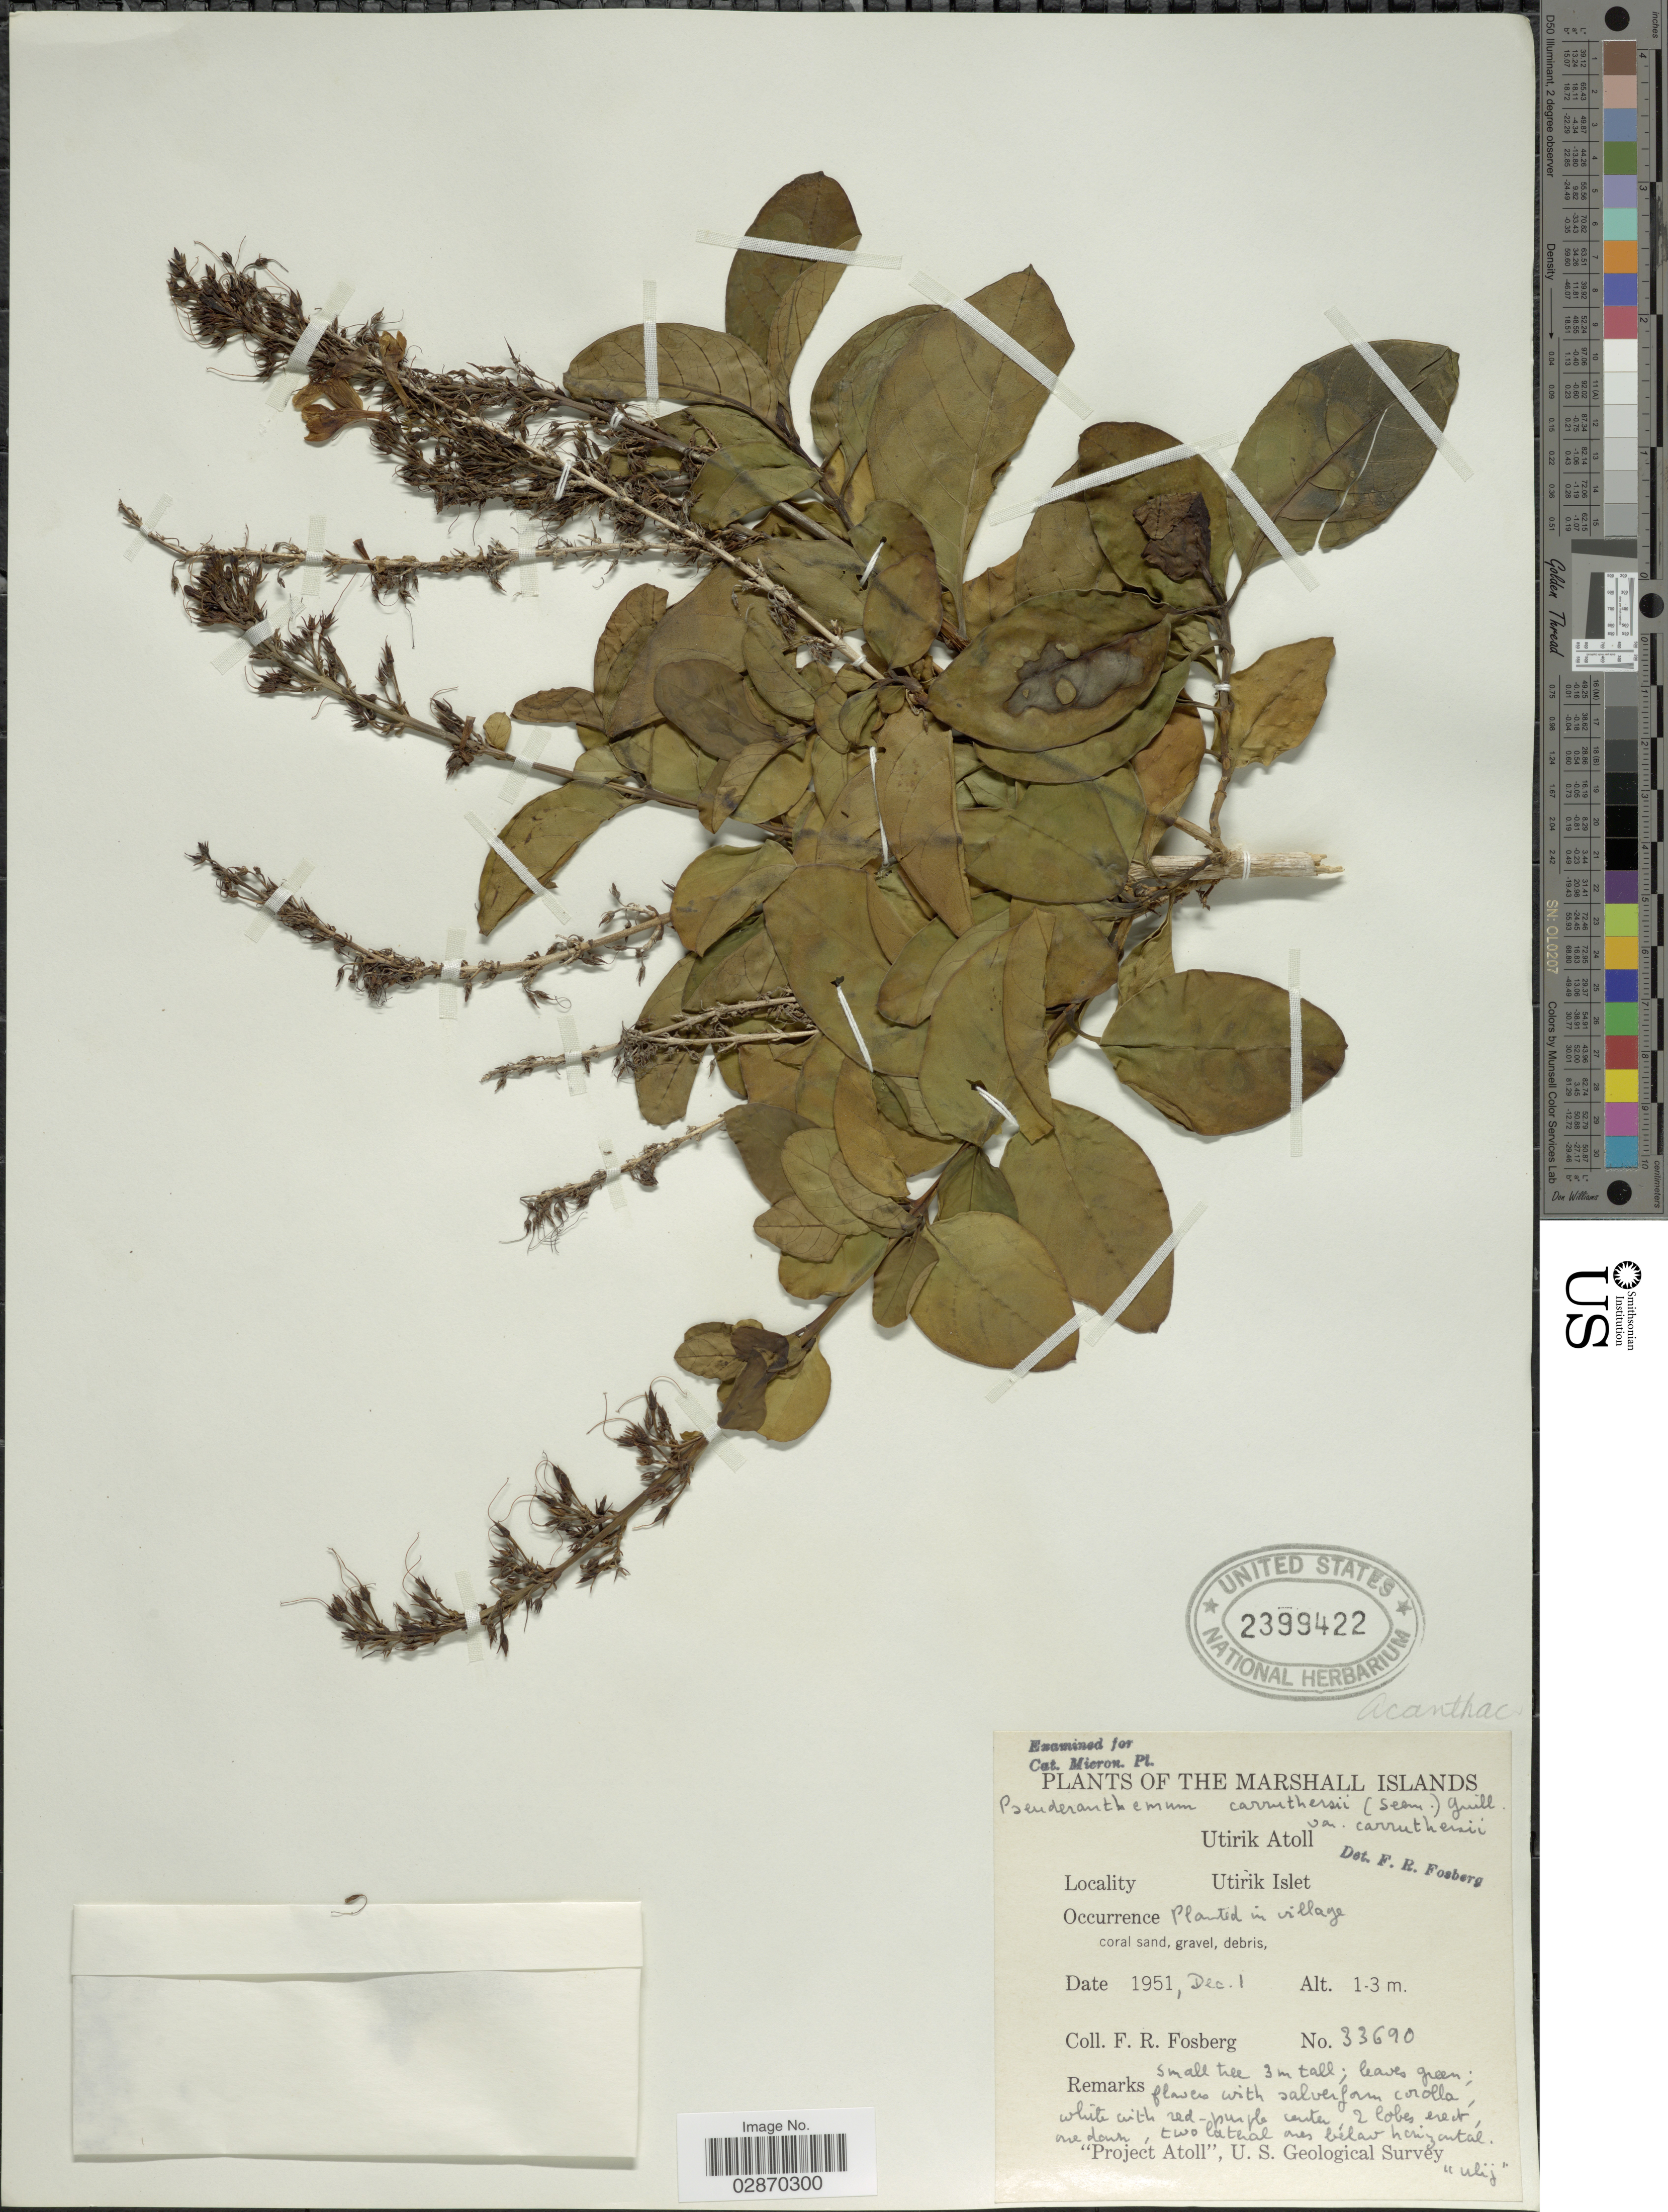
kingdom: Plantae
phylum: Tracheophyta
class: Magnoliopsida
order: Lamiales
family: Acanthaceae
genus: Pseuderanthemum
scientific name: Pseuderanthemum carruthersii var. carruthersii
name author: (Seem.) Guillaumin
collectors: F. R. Fosberg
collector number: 33690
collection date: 1951-12-01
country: Marshall Islands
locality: Utirik Atoll. Utirik Islet, planted in village.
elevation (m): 1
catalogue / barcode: US 2399422